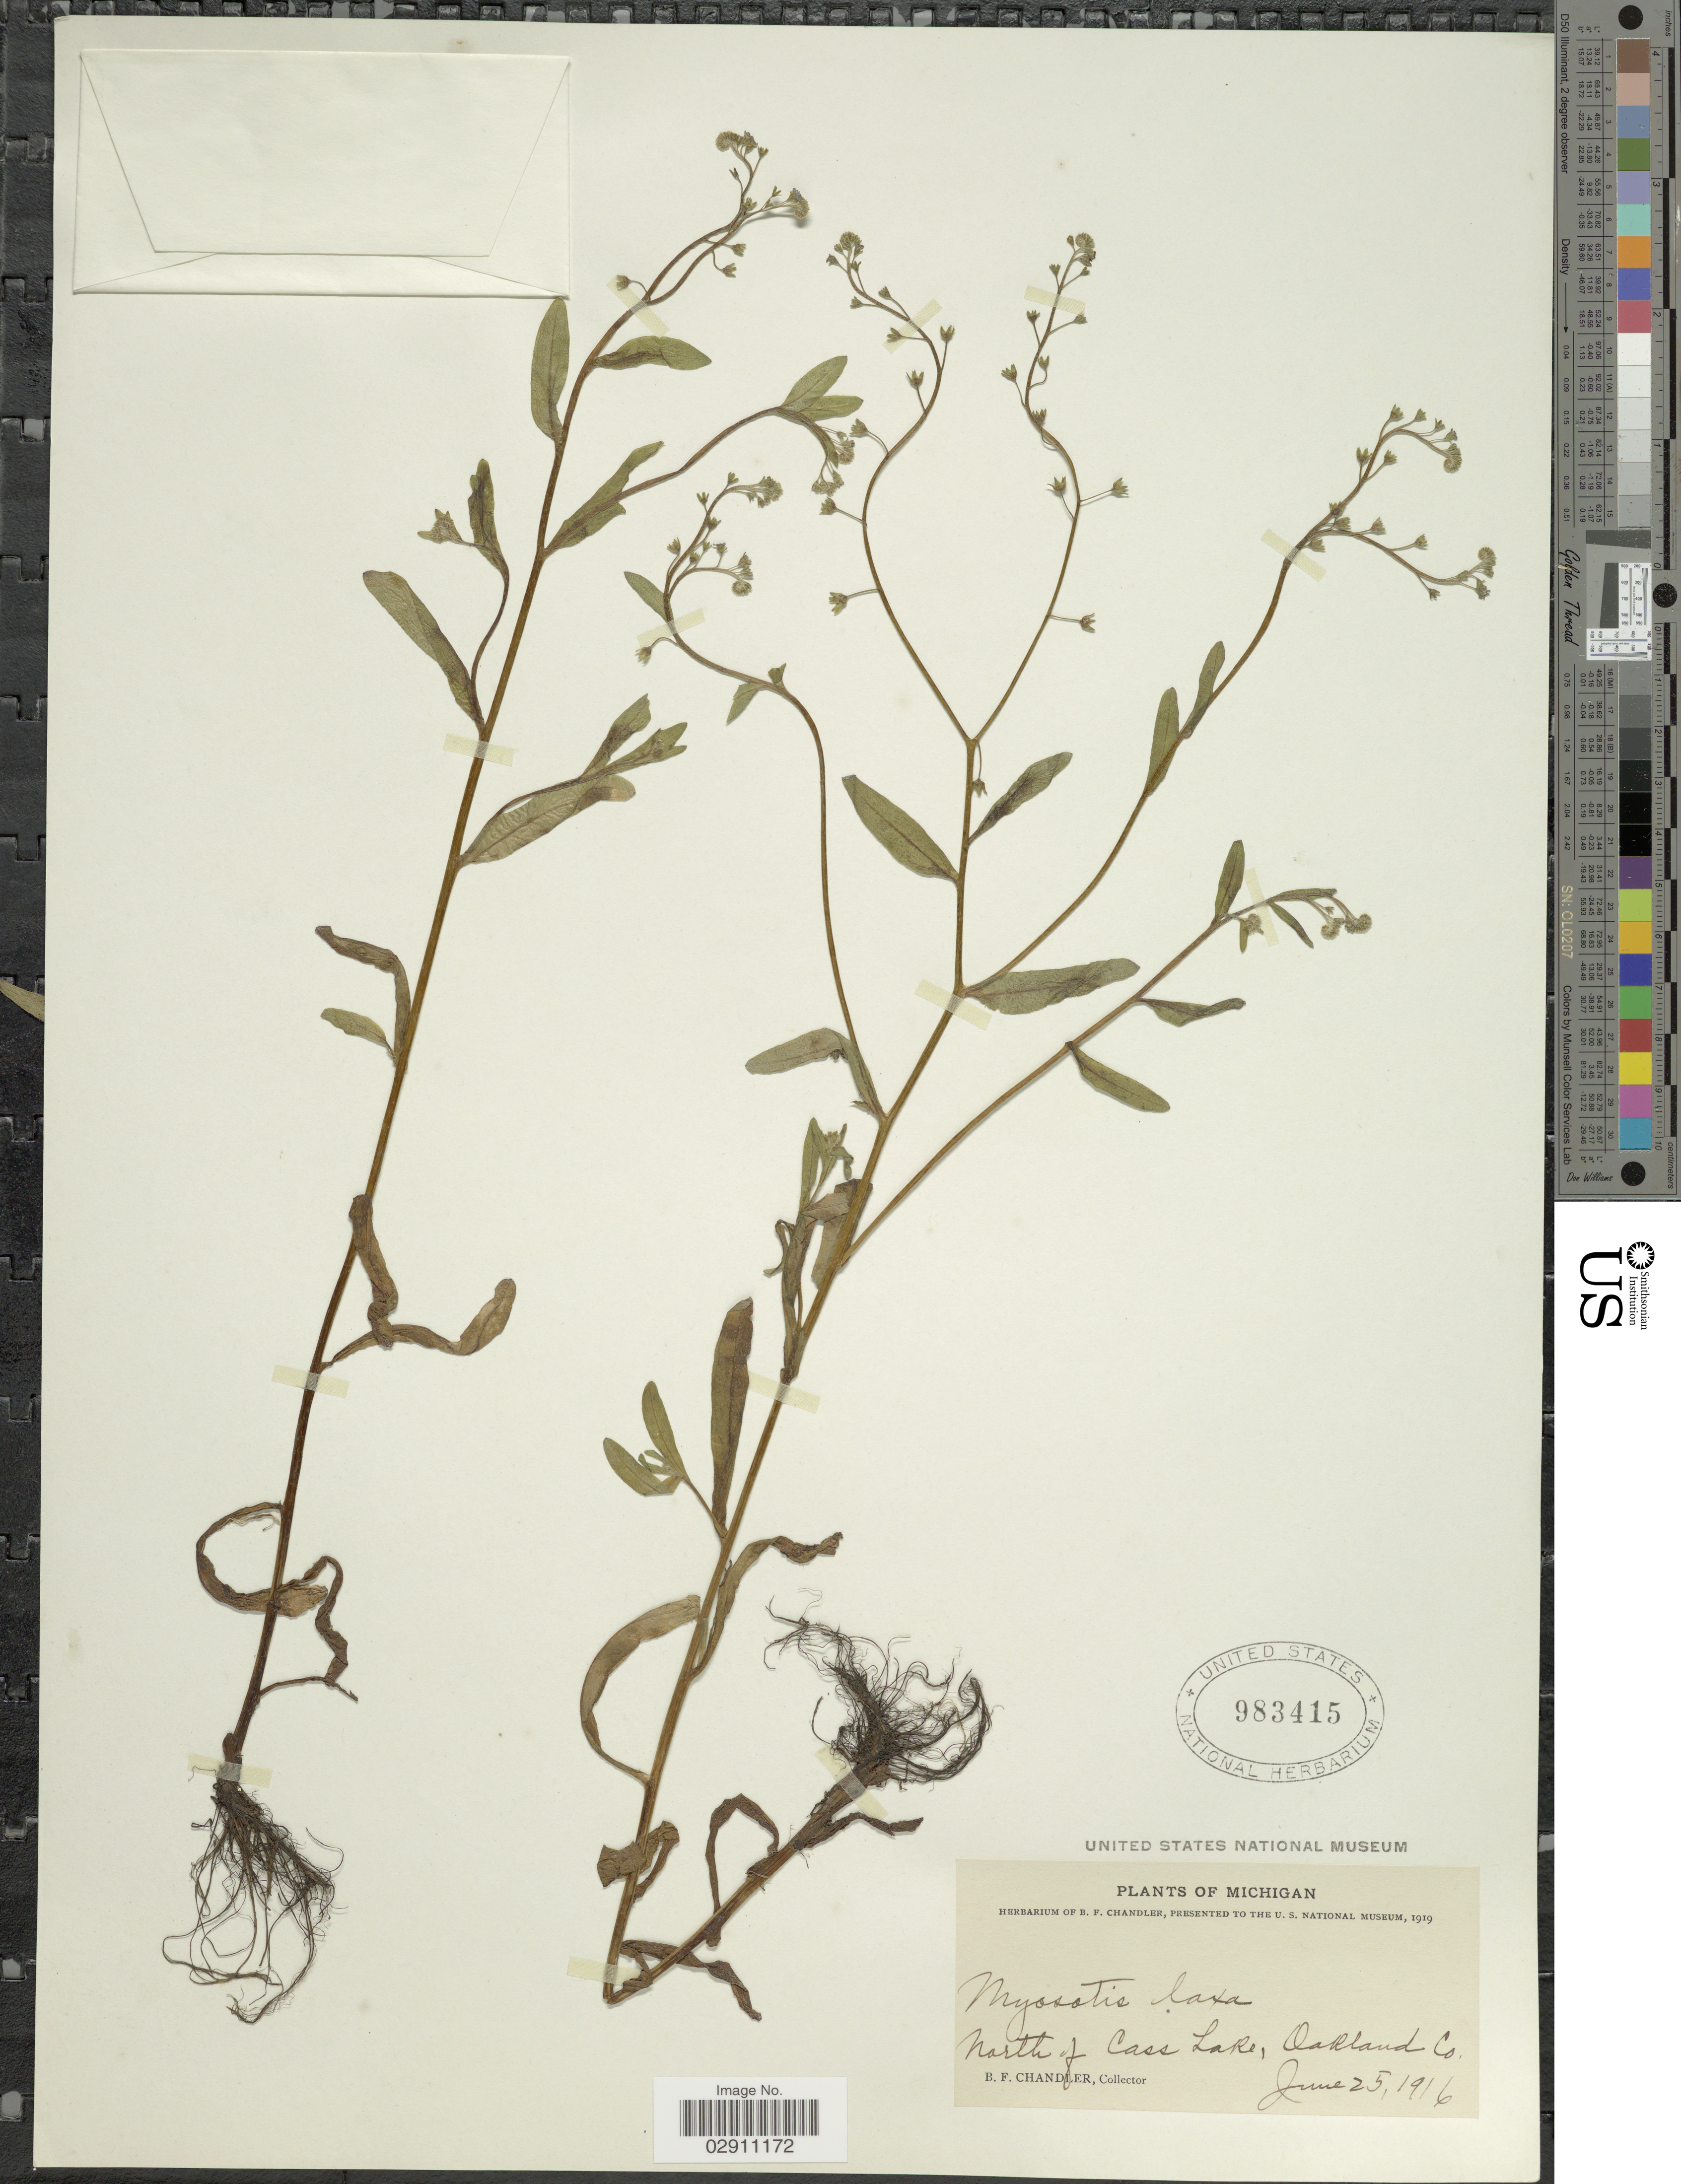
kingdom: Plantae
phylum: Tracheophyta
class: Magnoliopsida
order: Boraginales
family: Boraginaceae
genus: Myosotis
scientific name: Myosotis laxa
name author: F. Lehm.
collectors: B. F. Chandler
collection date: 1916-06-25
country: United States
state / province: Michigan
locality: North of Cass Lake, Oakland Co.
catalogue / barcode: US 983415